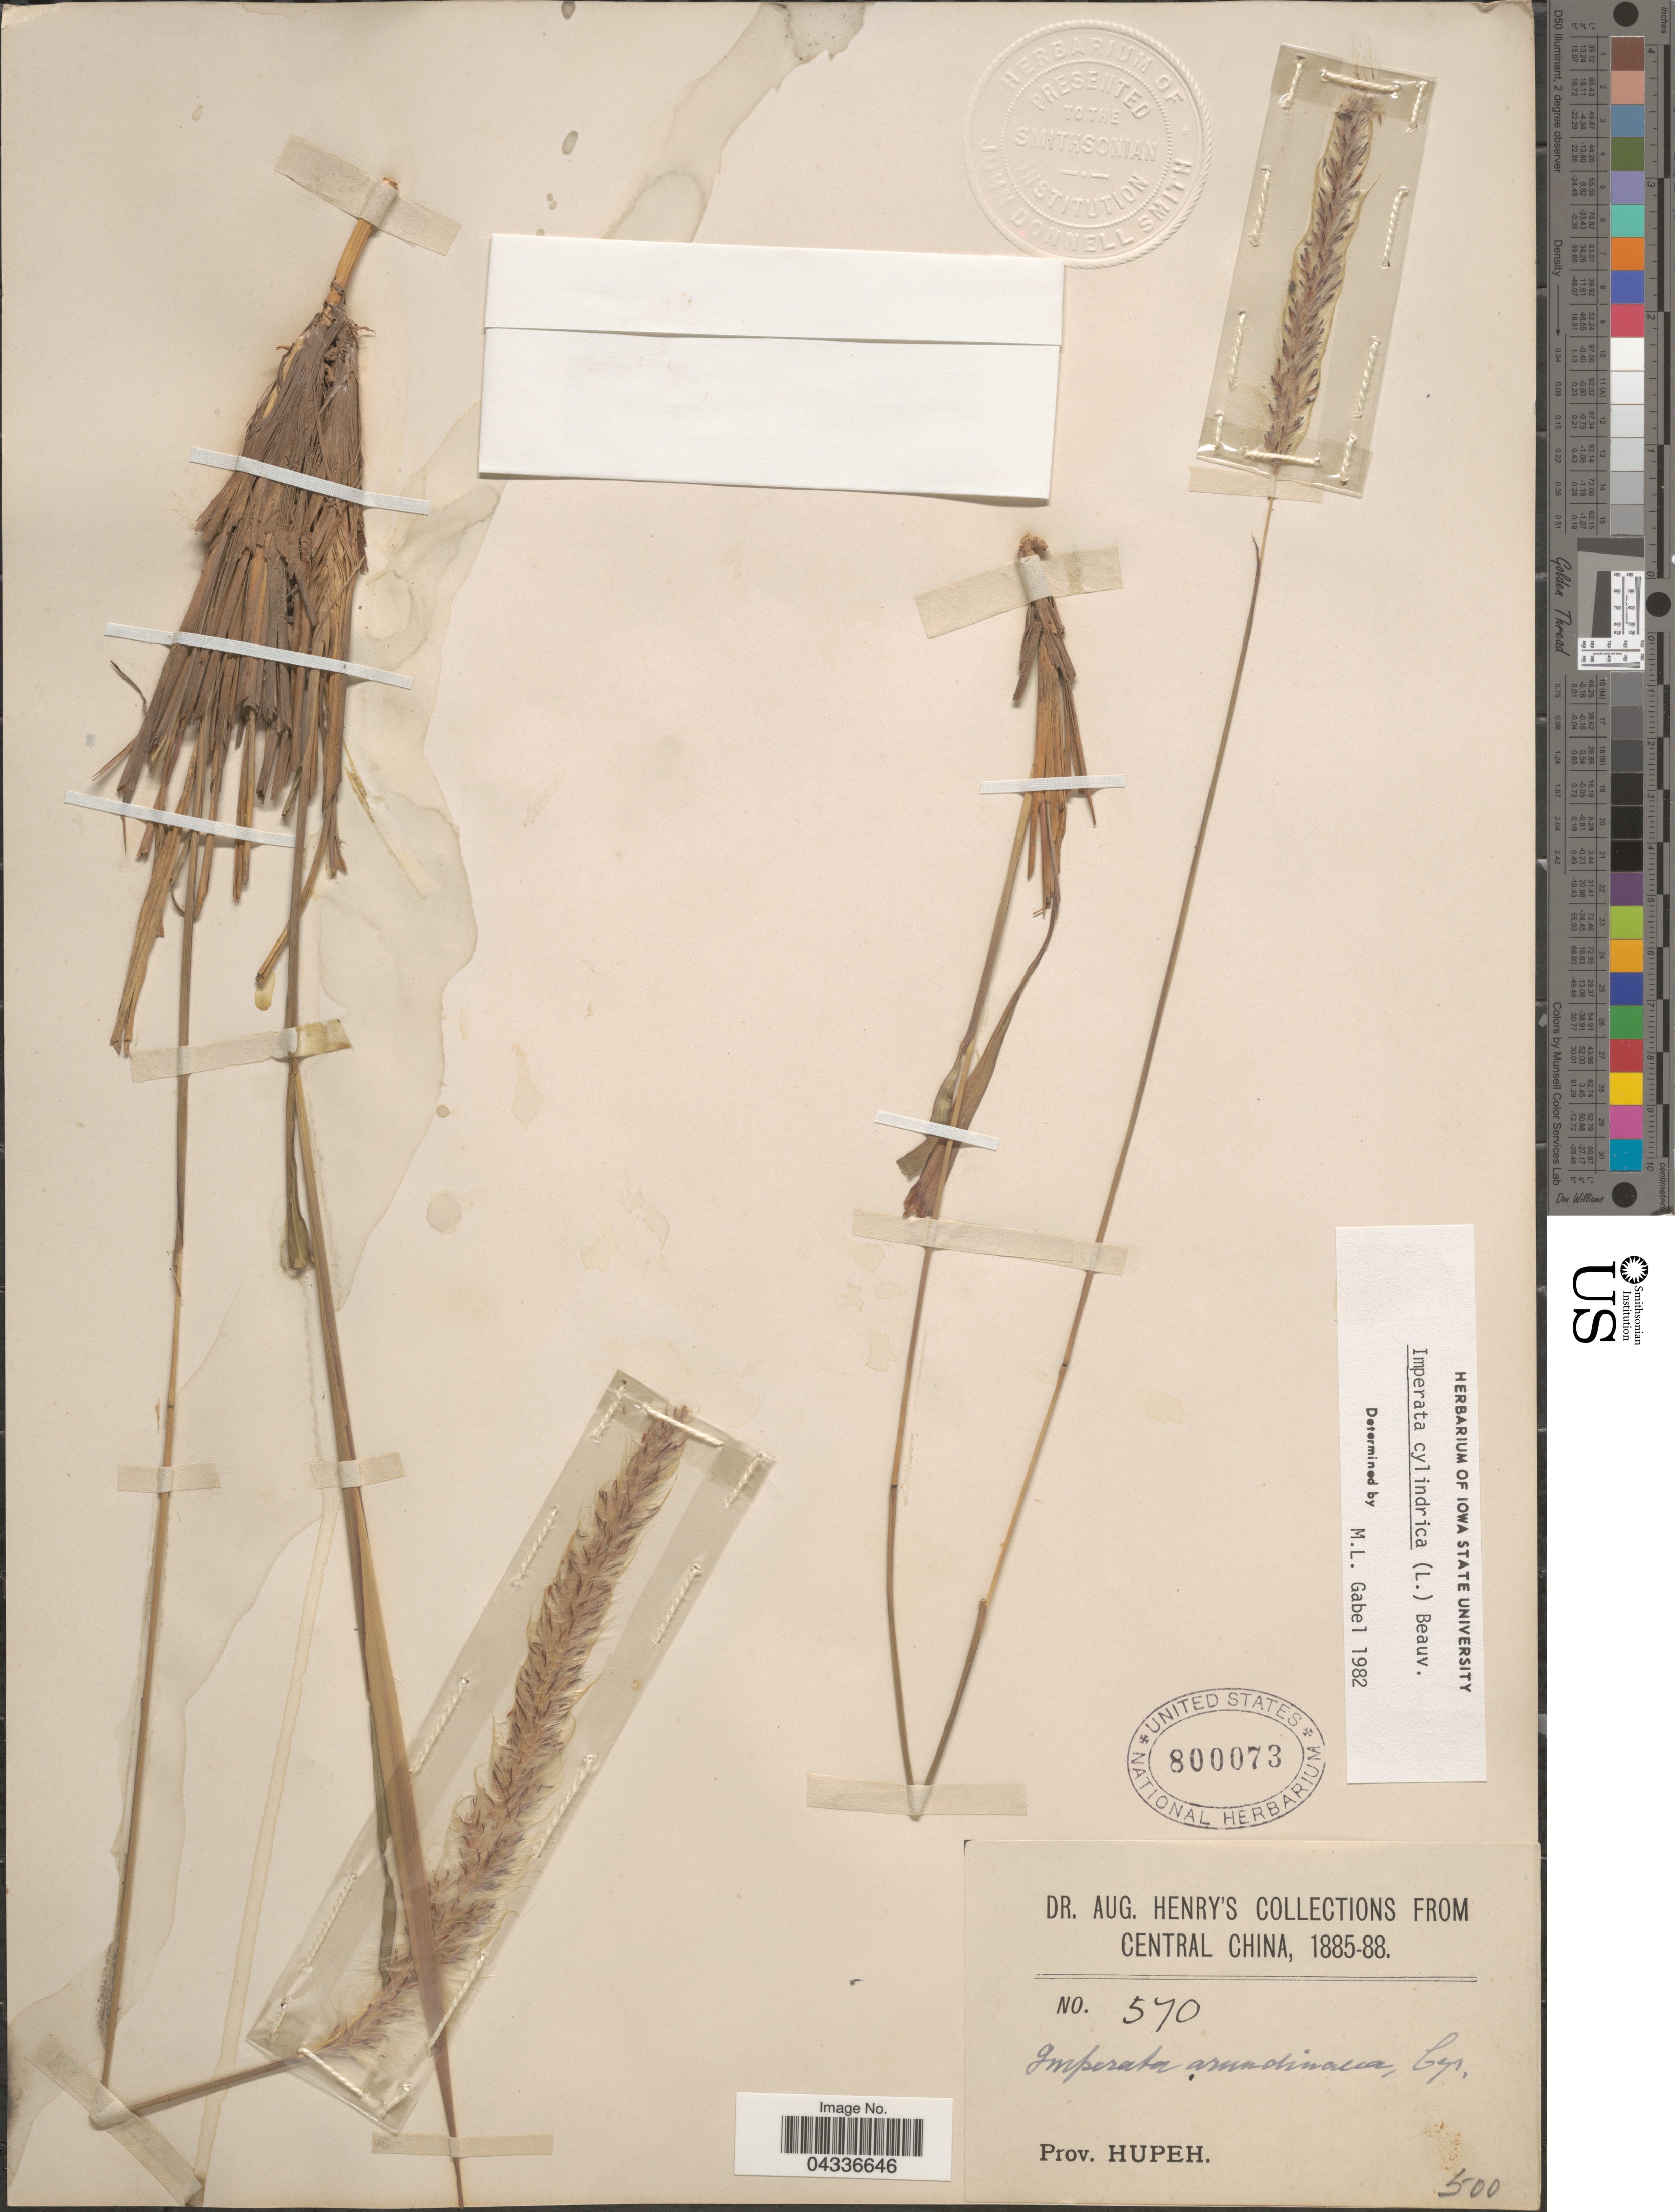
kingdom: Plantae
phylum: Tracheophyta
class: Liliopsida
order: Poales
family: Poaceae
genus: Imperata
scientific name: Imperata cylindrica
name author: (L.) P. Beauv.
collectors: A. Henry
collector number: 570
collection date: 1885/1888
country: China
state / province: Hubei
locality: Central China. Prov. Hupeh.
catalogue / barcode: US 800073